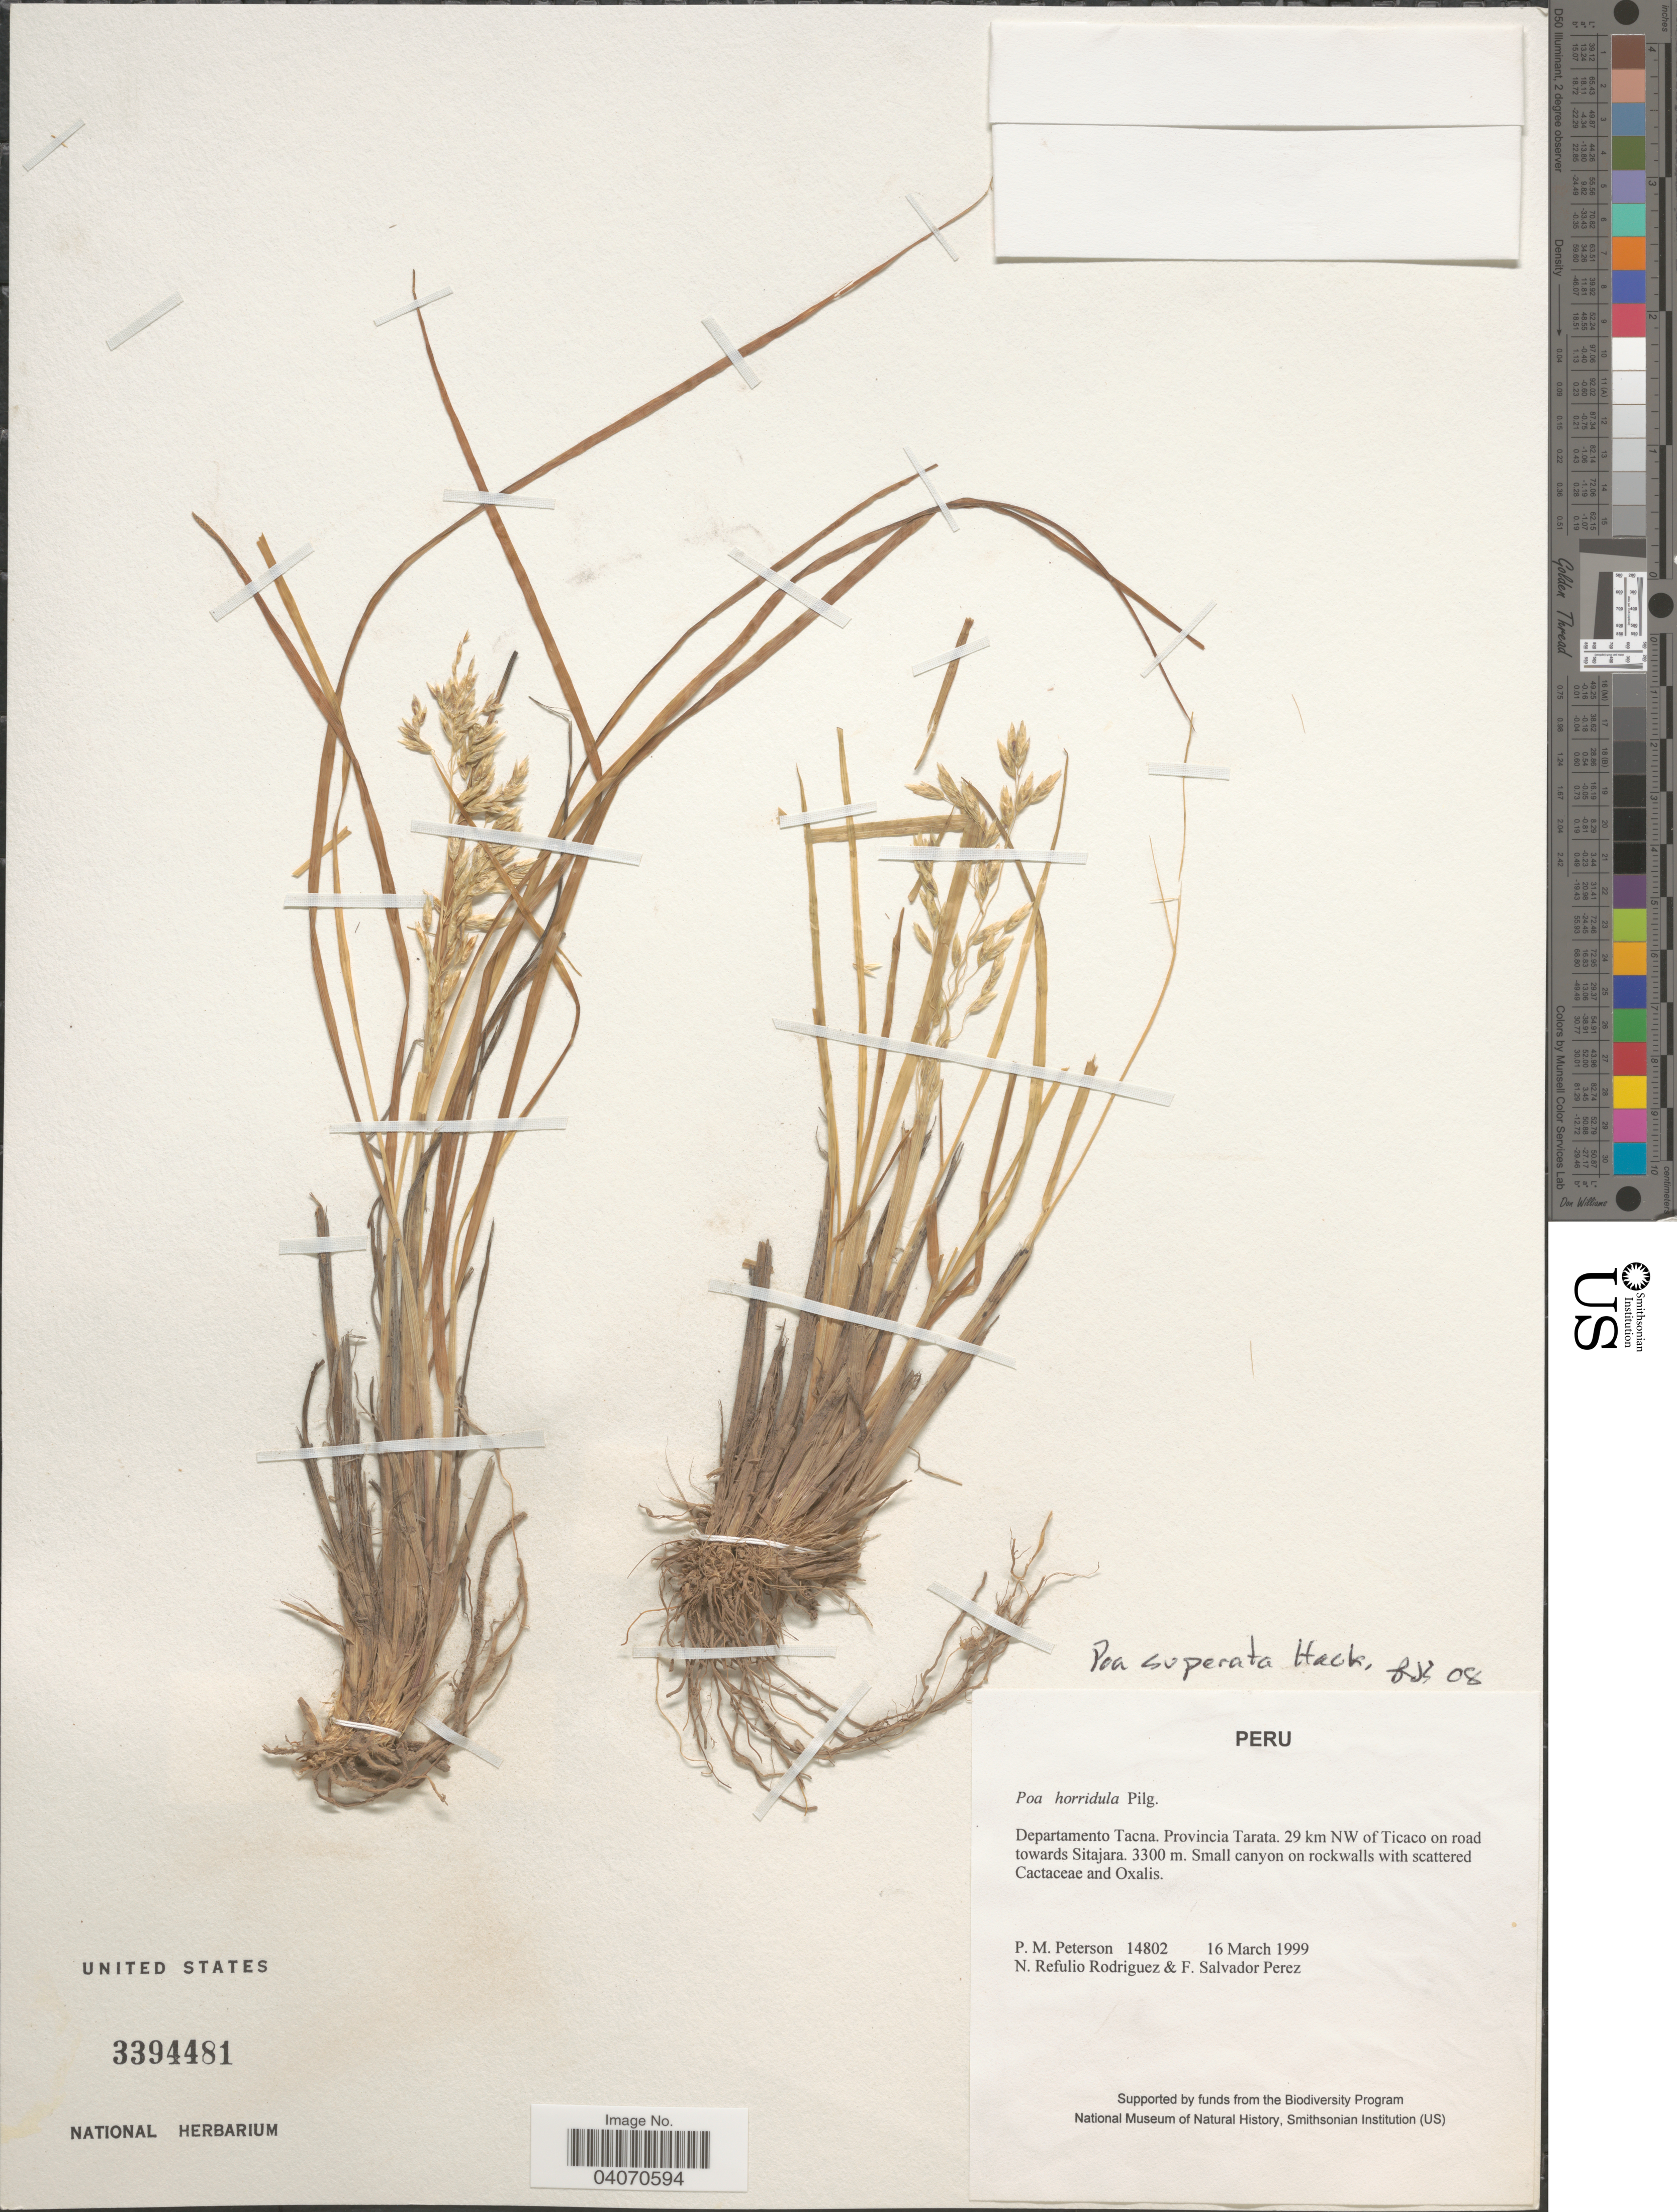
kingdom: Plantae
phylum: Tracheophyta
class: Liliopsida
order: Poales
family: Poaceae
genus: Poa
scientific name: Poa grisebachii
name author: R.E. Fr.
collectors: P. M. Peterson, N. Refulio-Rodríguez & F. Salvador Perez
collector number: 14802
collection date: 1999-03-16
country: Peru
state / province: Tacna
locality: Departamento Tacna. Provincia Tarata. 29 km NW of Ticaco on road towards Sitajara.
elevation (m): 3300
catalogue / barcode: US 3394481